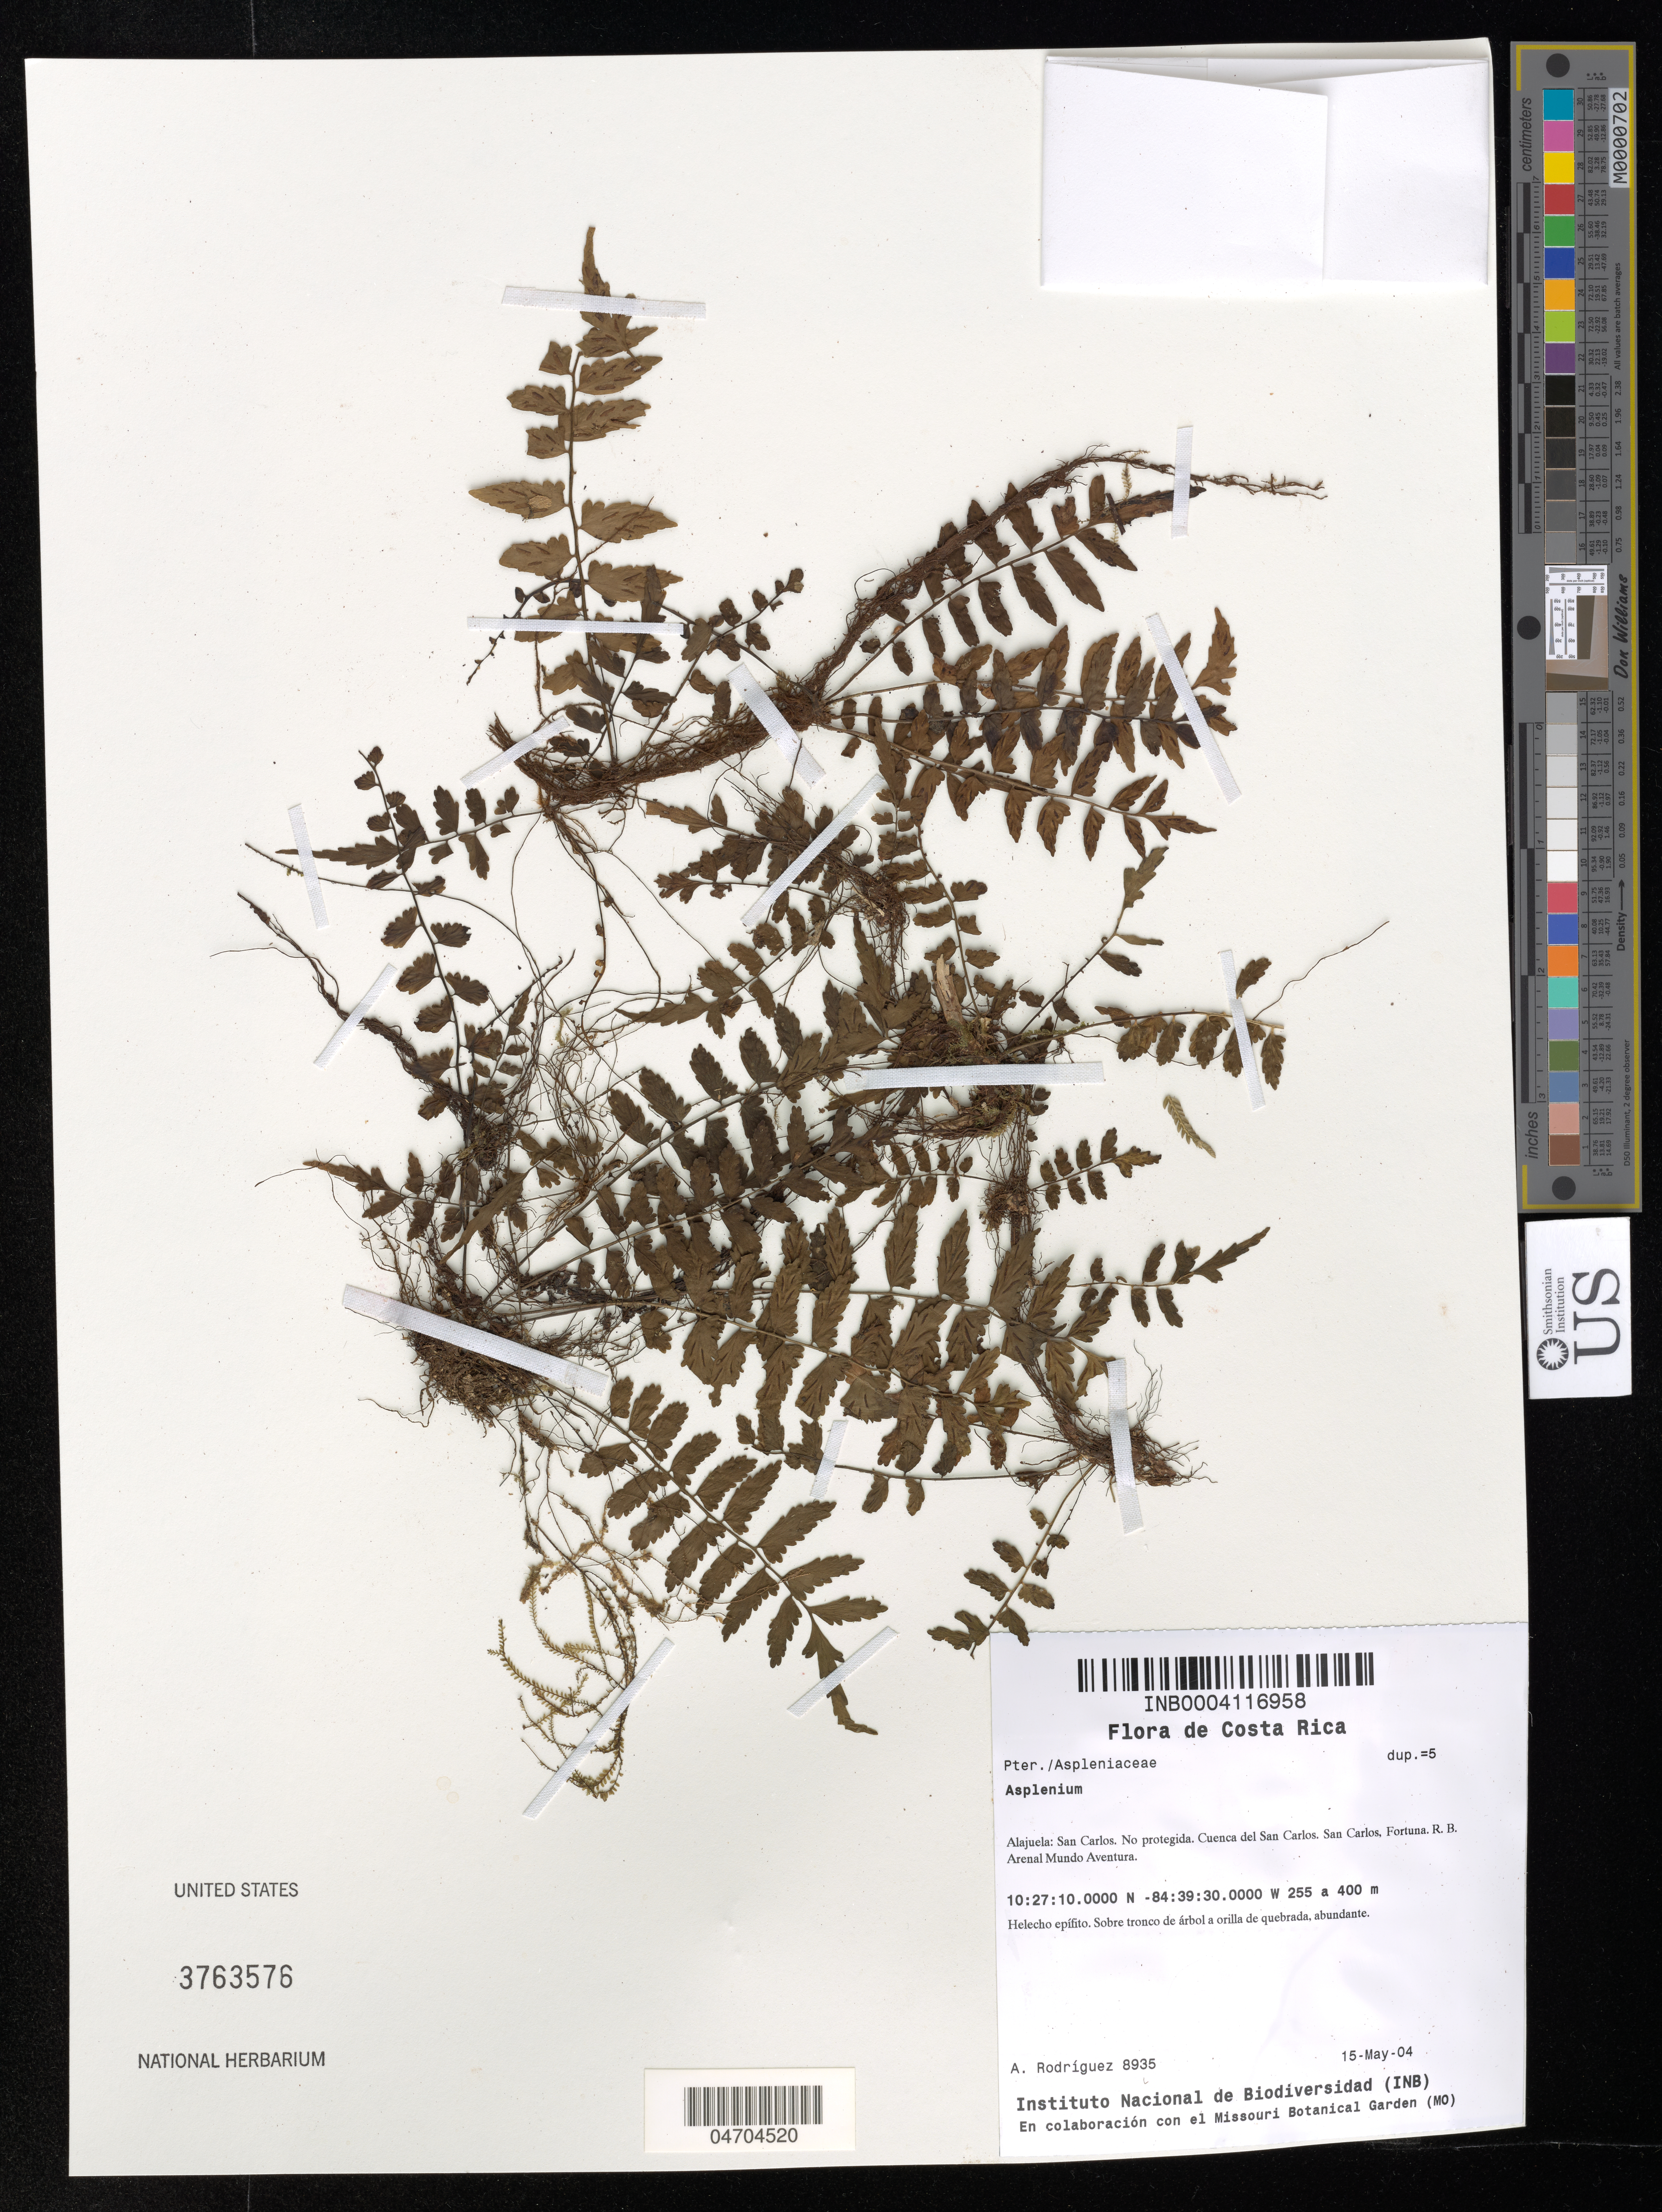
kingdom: Plantae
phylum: Tracheophyta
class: Polypodiopsida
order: Polypodiales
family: Aspleniaceae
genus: Asplenium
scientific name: Asplenium sp.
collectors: A. Rodríguez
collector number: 8935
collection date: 2004-05-15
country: Costa Rica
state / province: Alajuela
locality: San Carlos. No protegida. Cuenca del San Carlos. San Carlos, Fortuna. R. B. Arenal Mundo Aventura.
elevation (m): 255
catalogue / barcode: US 3763576